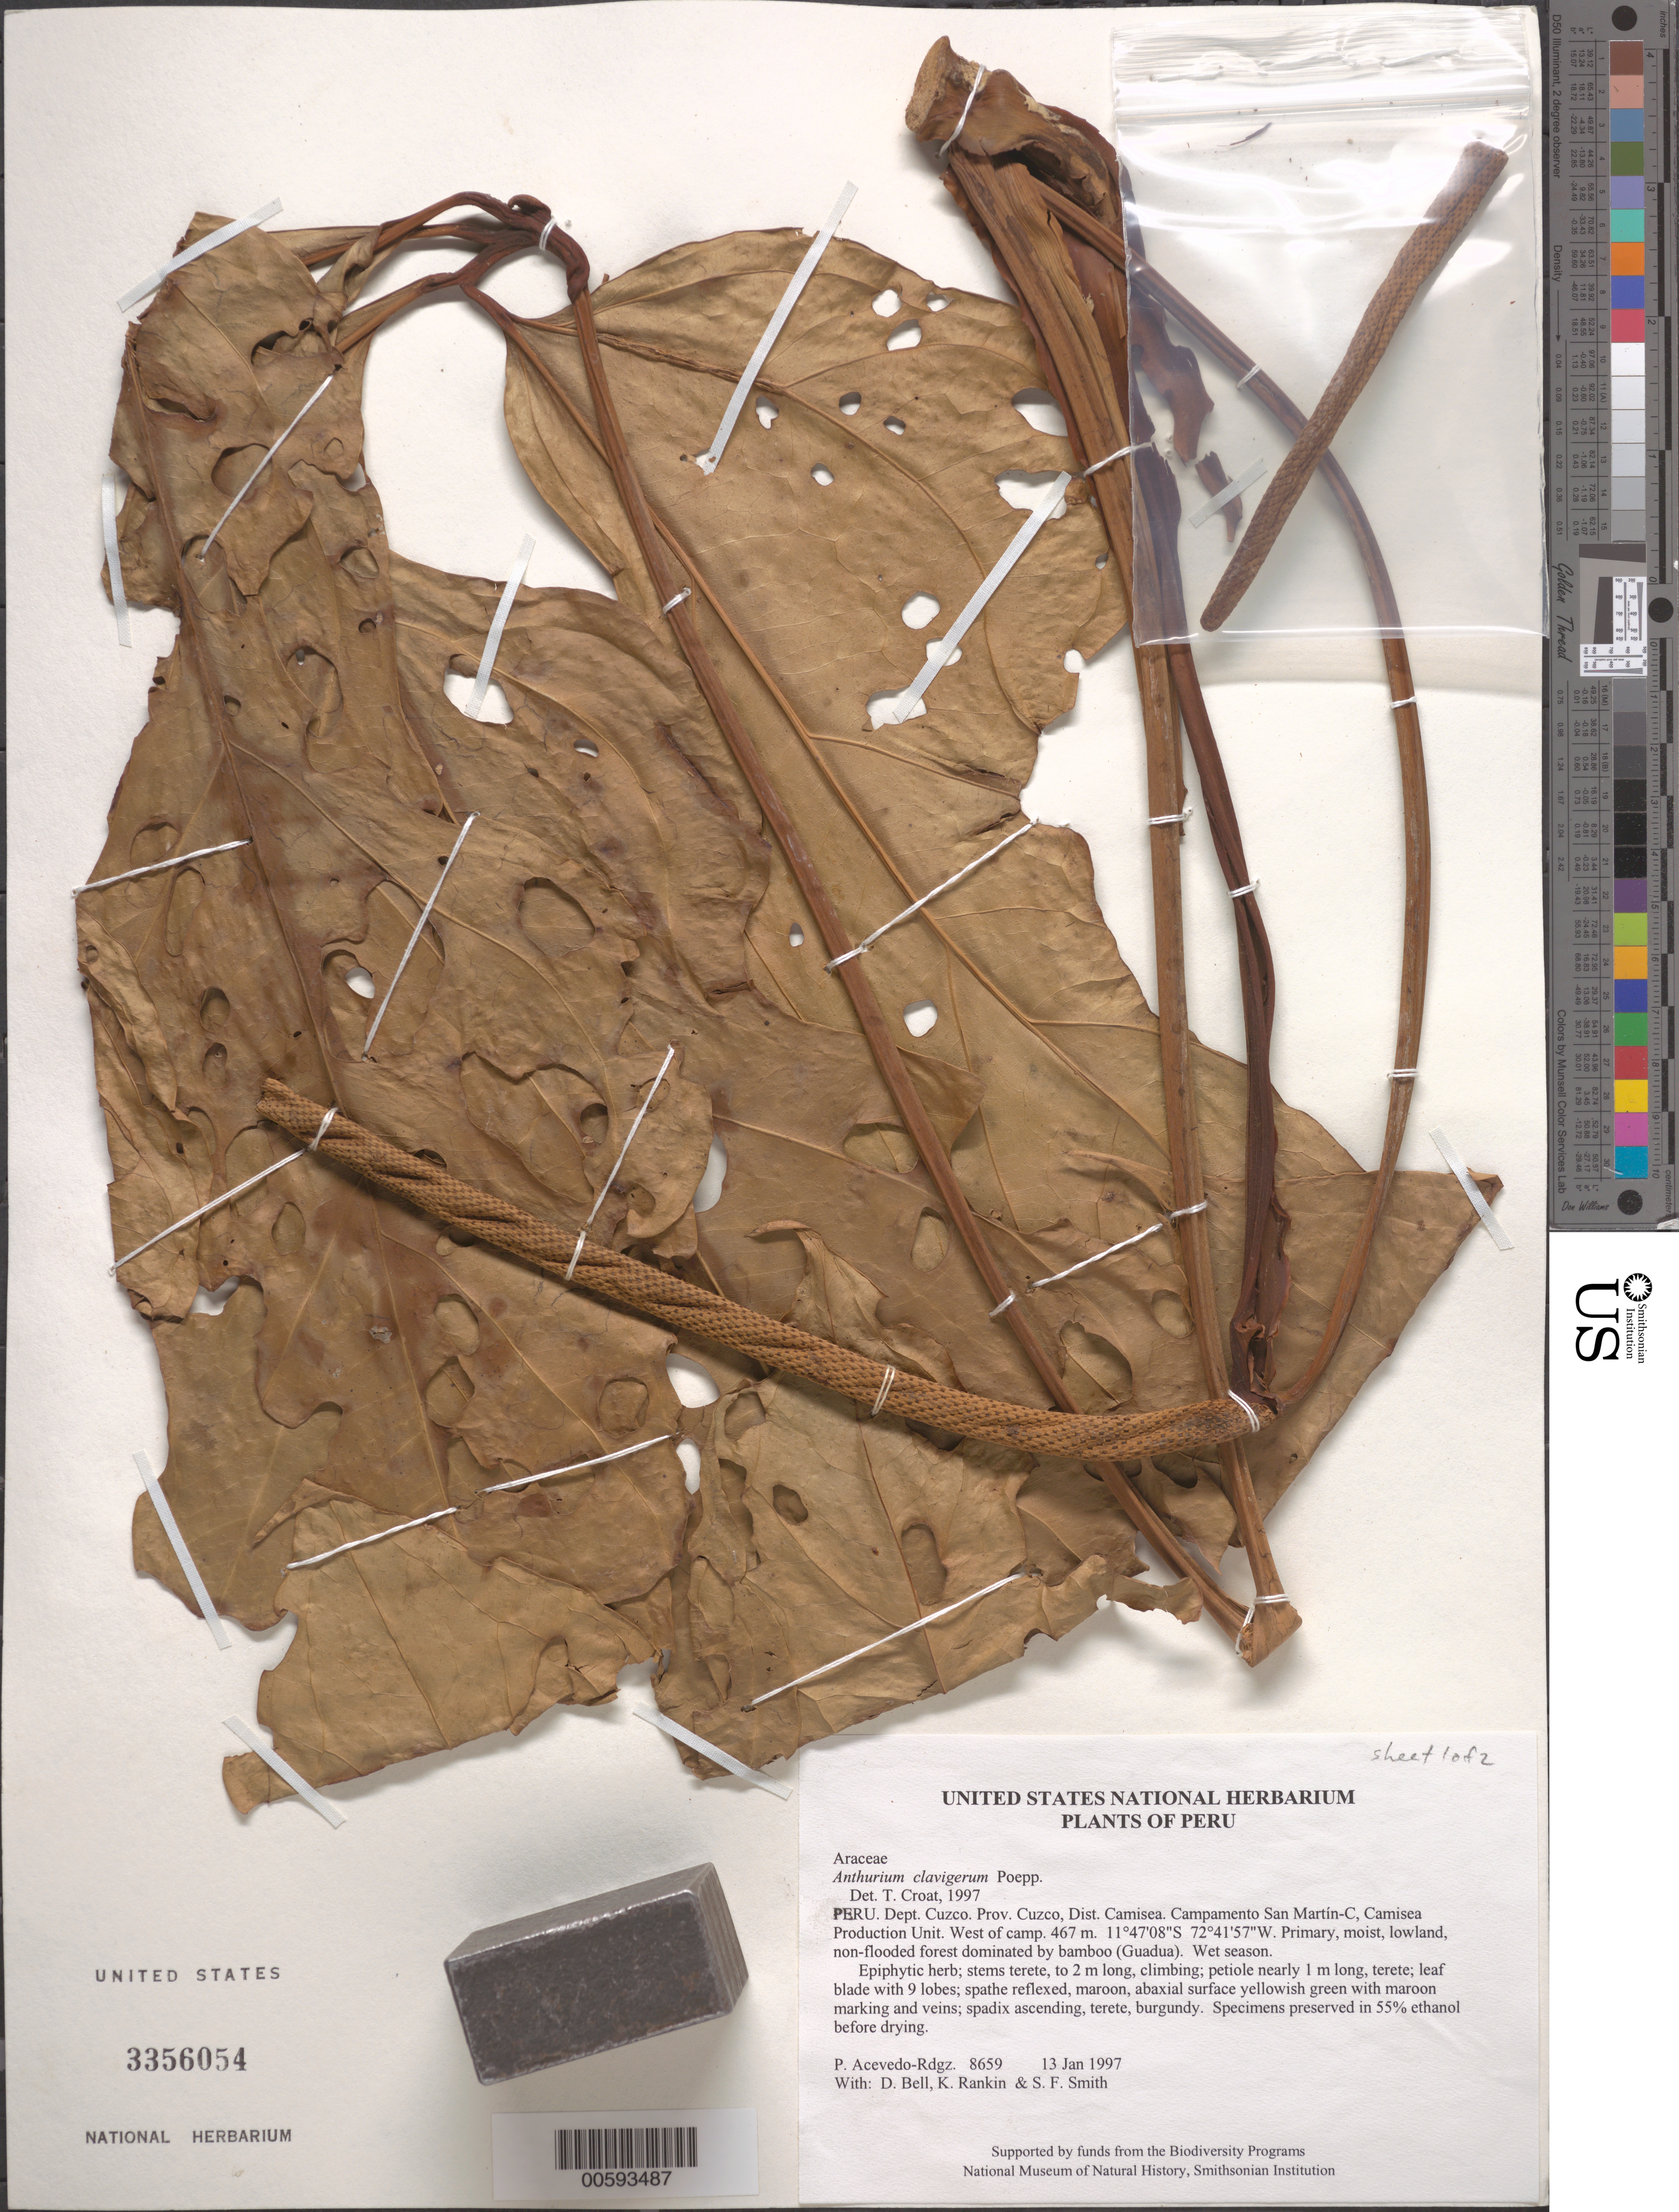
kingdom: Plantae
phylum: Tracheophyta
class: Liliopsida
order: Alismatales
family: Araceae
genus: Anthurium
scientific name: Anthurium clavigerum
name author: Poepp. & Endl.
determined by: Croat, Thomas B., Missouri Botanical Garden (MO)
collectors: P. Acevedo-Rodr., D. A. Bell, K. B. Rankin & S.F. Smith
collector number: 8659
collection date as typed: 13 Jan 1997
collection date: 1997-01-13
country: Peru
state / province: Cusco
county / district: Cusco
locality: Districto Camisea, Campamento San Martín-C, Camisea Production Unit. West of camp.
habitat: Primary, moist, lowland, non-flooded forest dominated by bamboo (Guadua). Wet season.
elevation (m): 467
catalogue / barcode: US 3356054